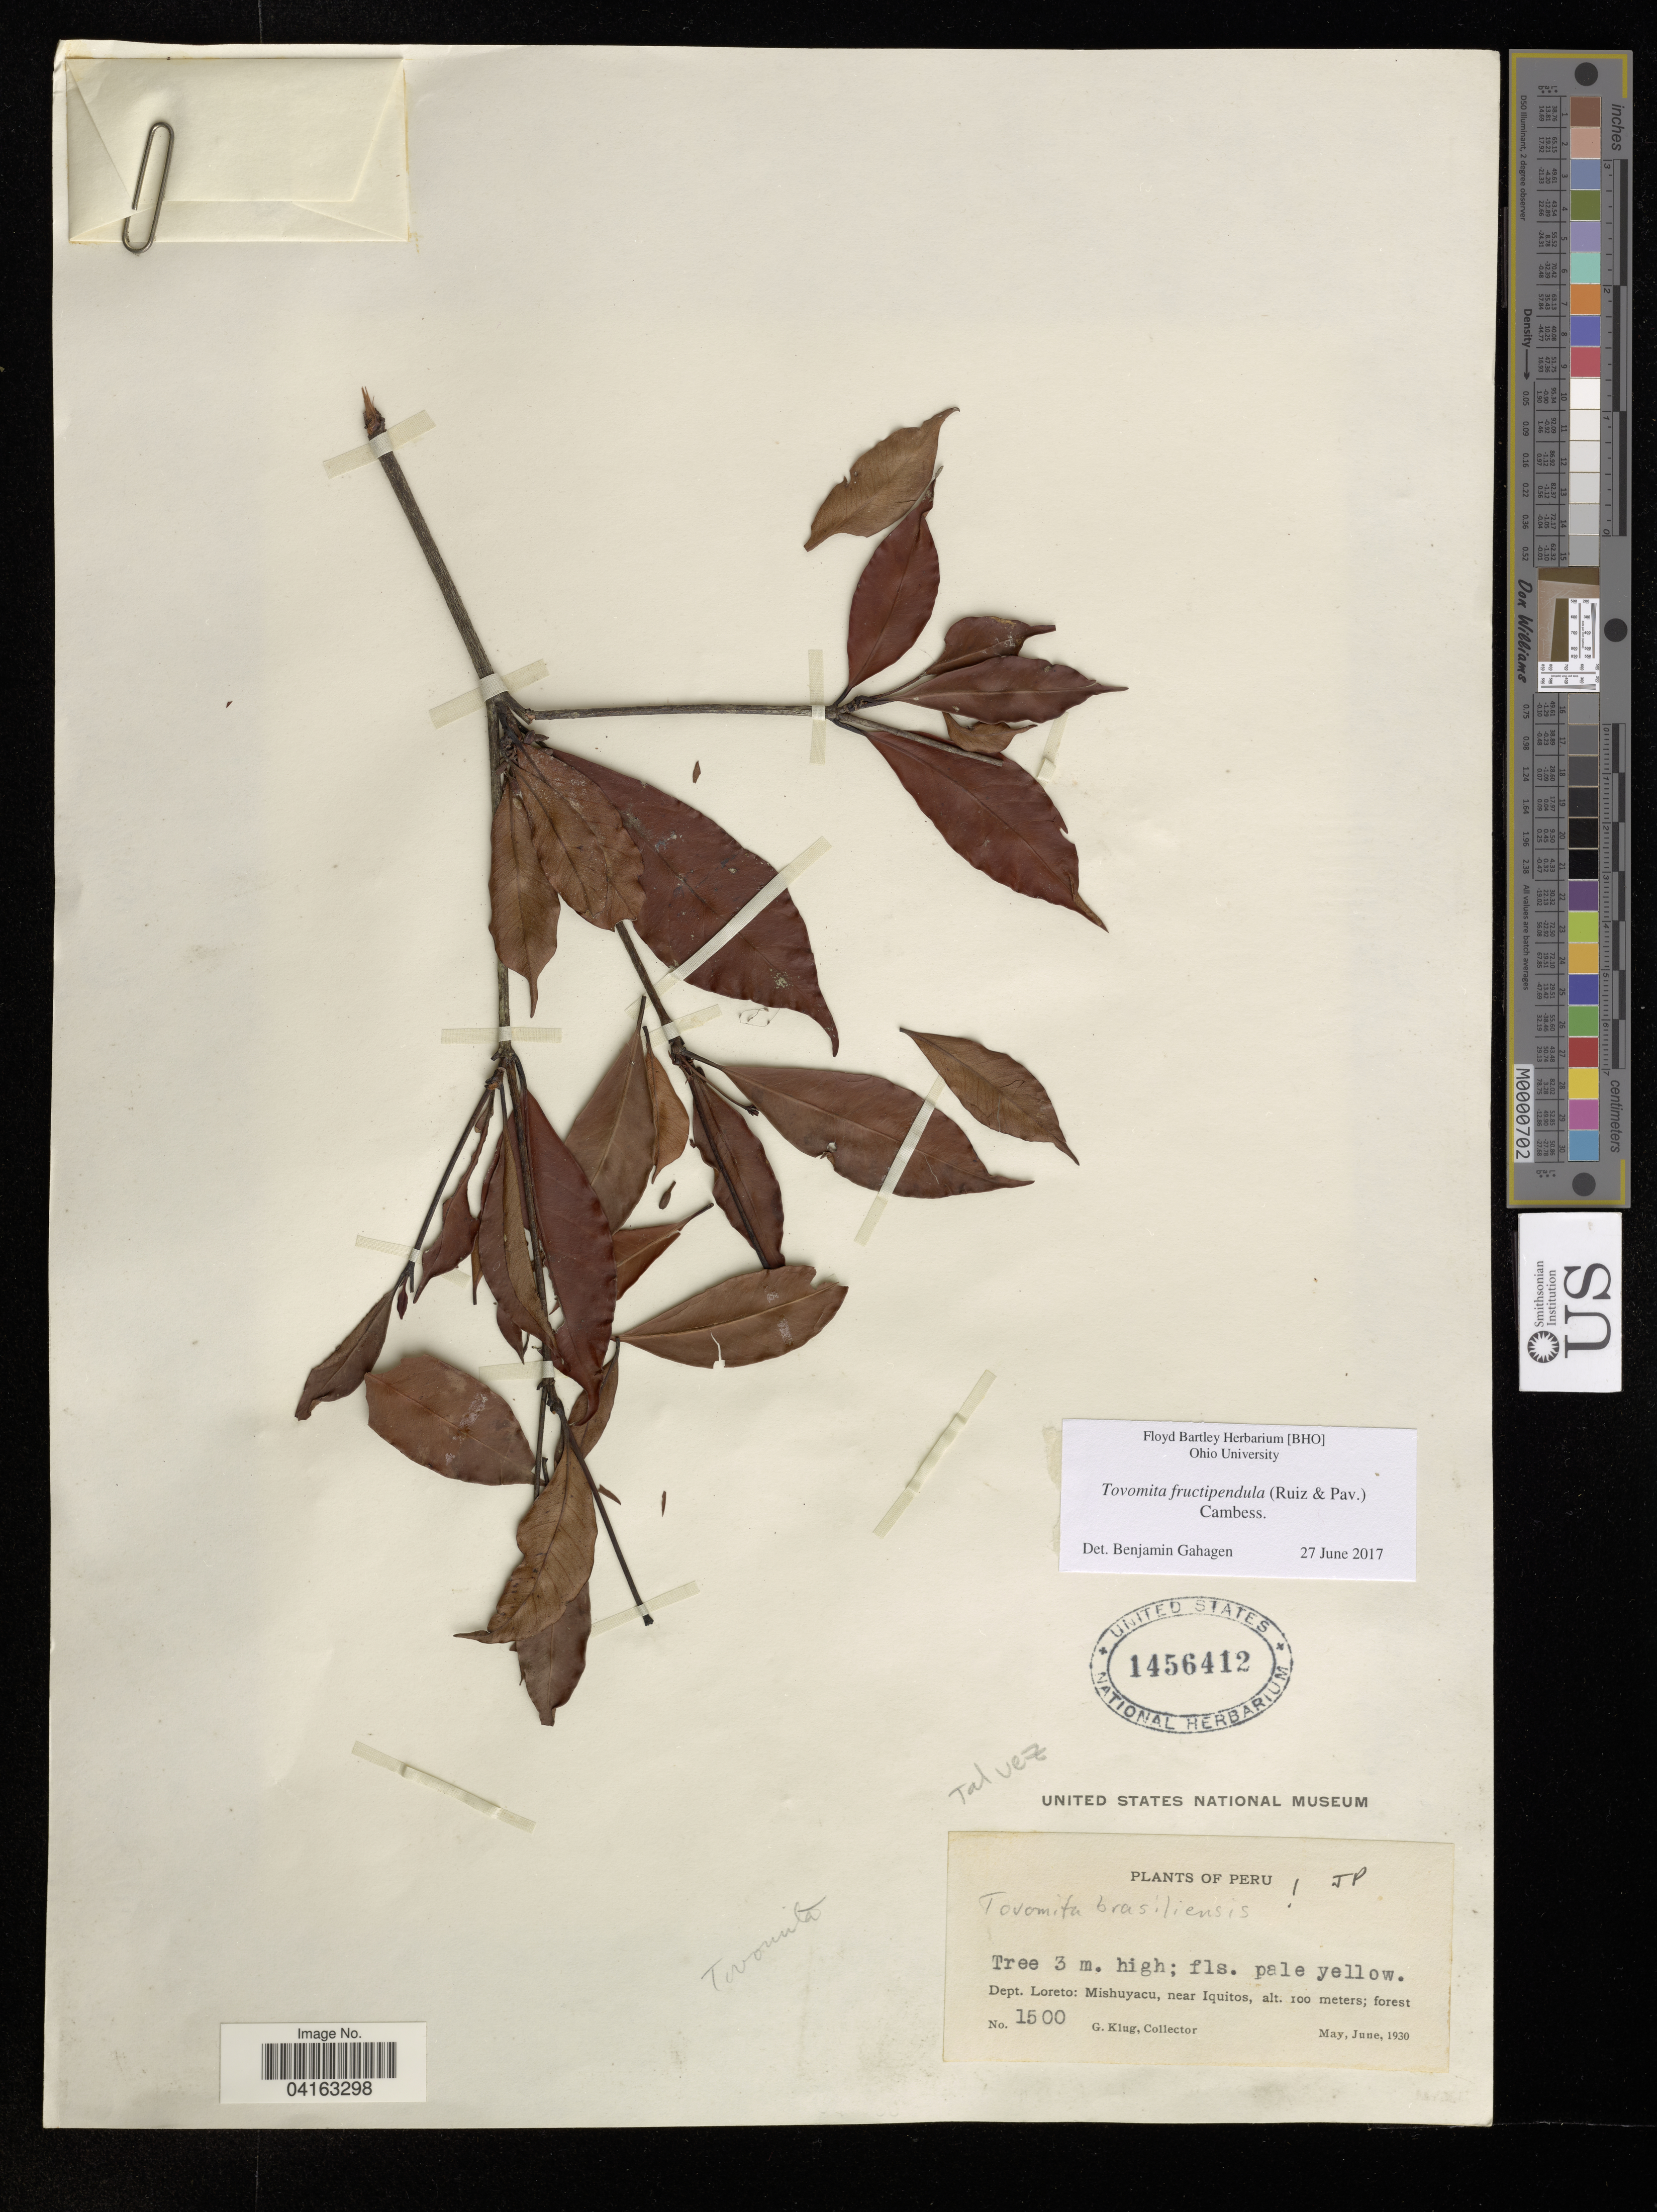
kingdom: Plantae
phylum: Tracheophyta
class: Magnoliopsida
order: Malpighiales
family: Clusiaceae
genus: Tovomita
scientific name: Tovomita fructipendula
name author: (Ruiz & Pav.) Cambess.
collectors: G. Klug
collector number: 1500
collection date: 1930-05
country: Peru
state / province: Loreto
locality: Dept. Loreto: Mishuyacu, near Iquitos.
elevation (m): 100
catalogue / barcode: US 1456412